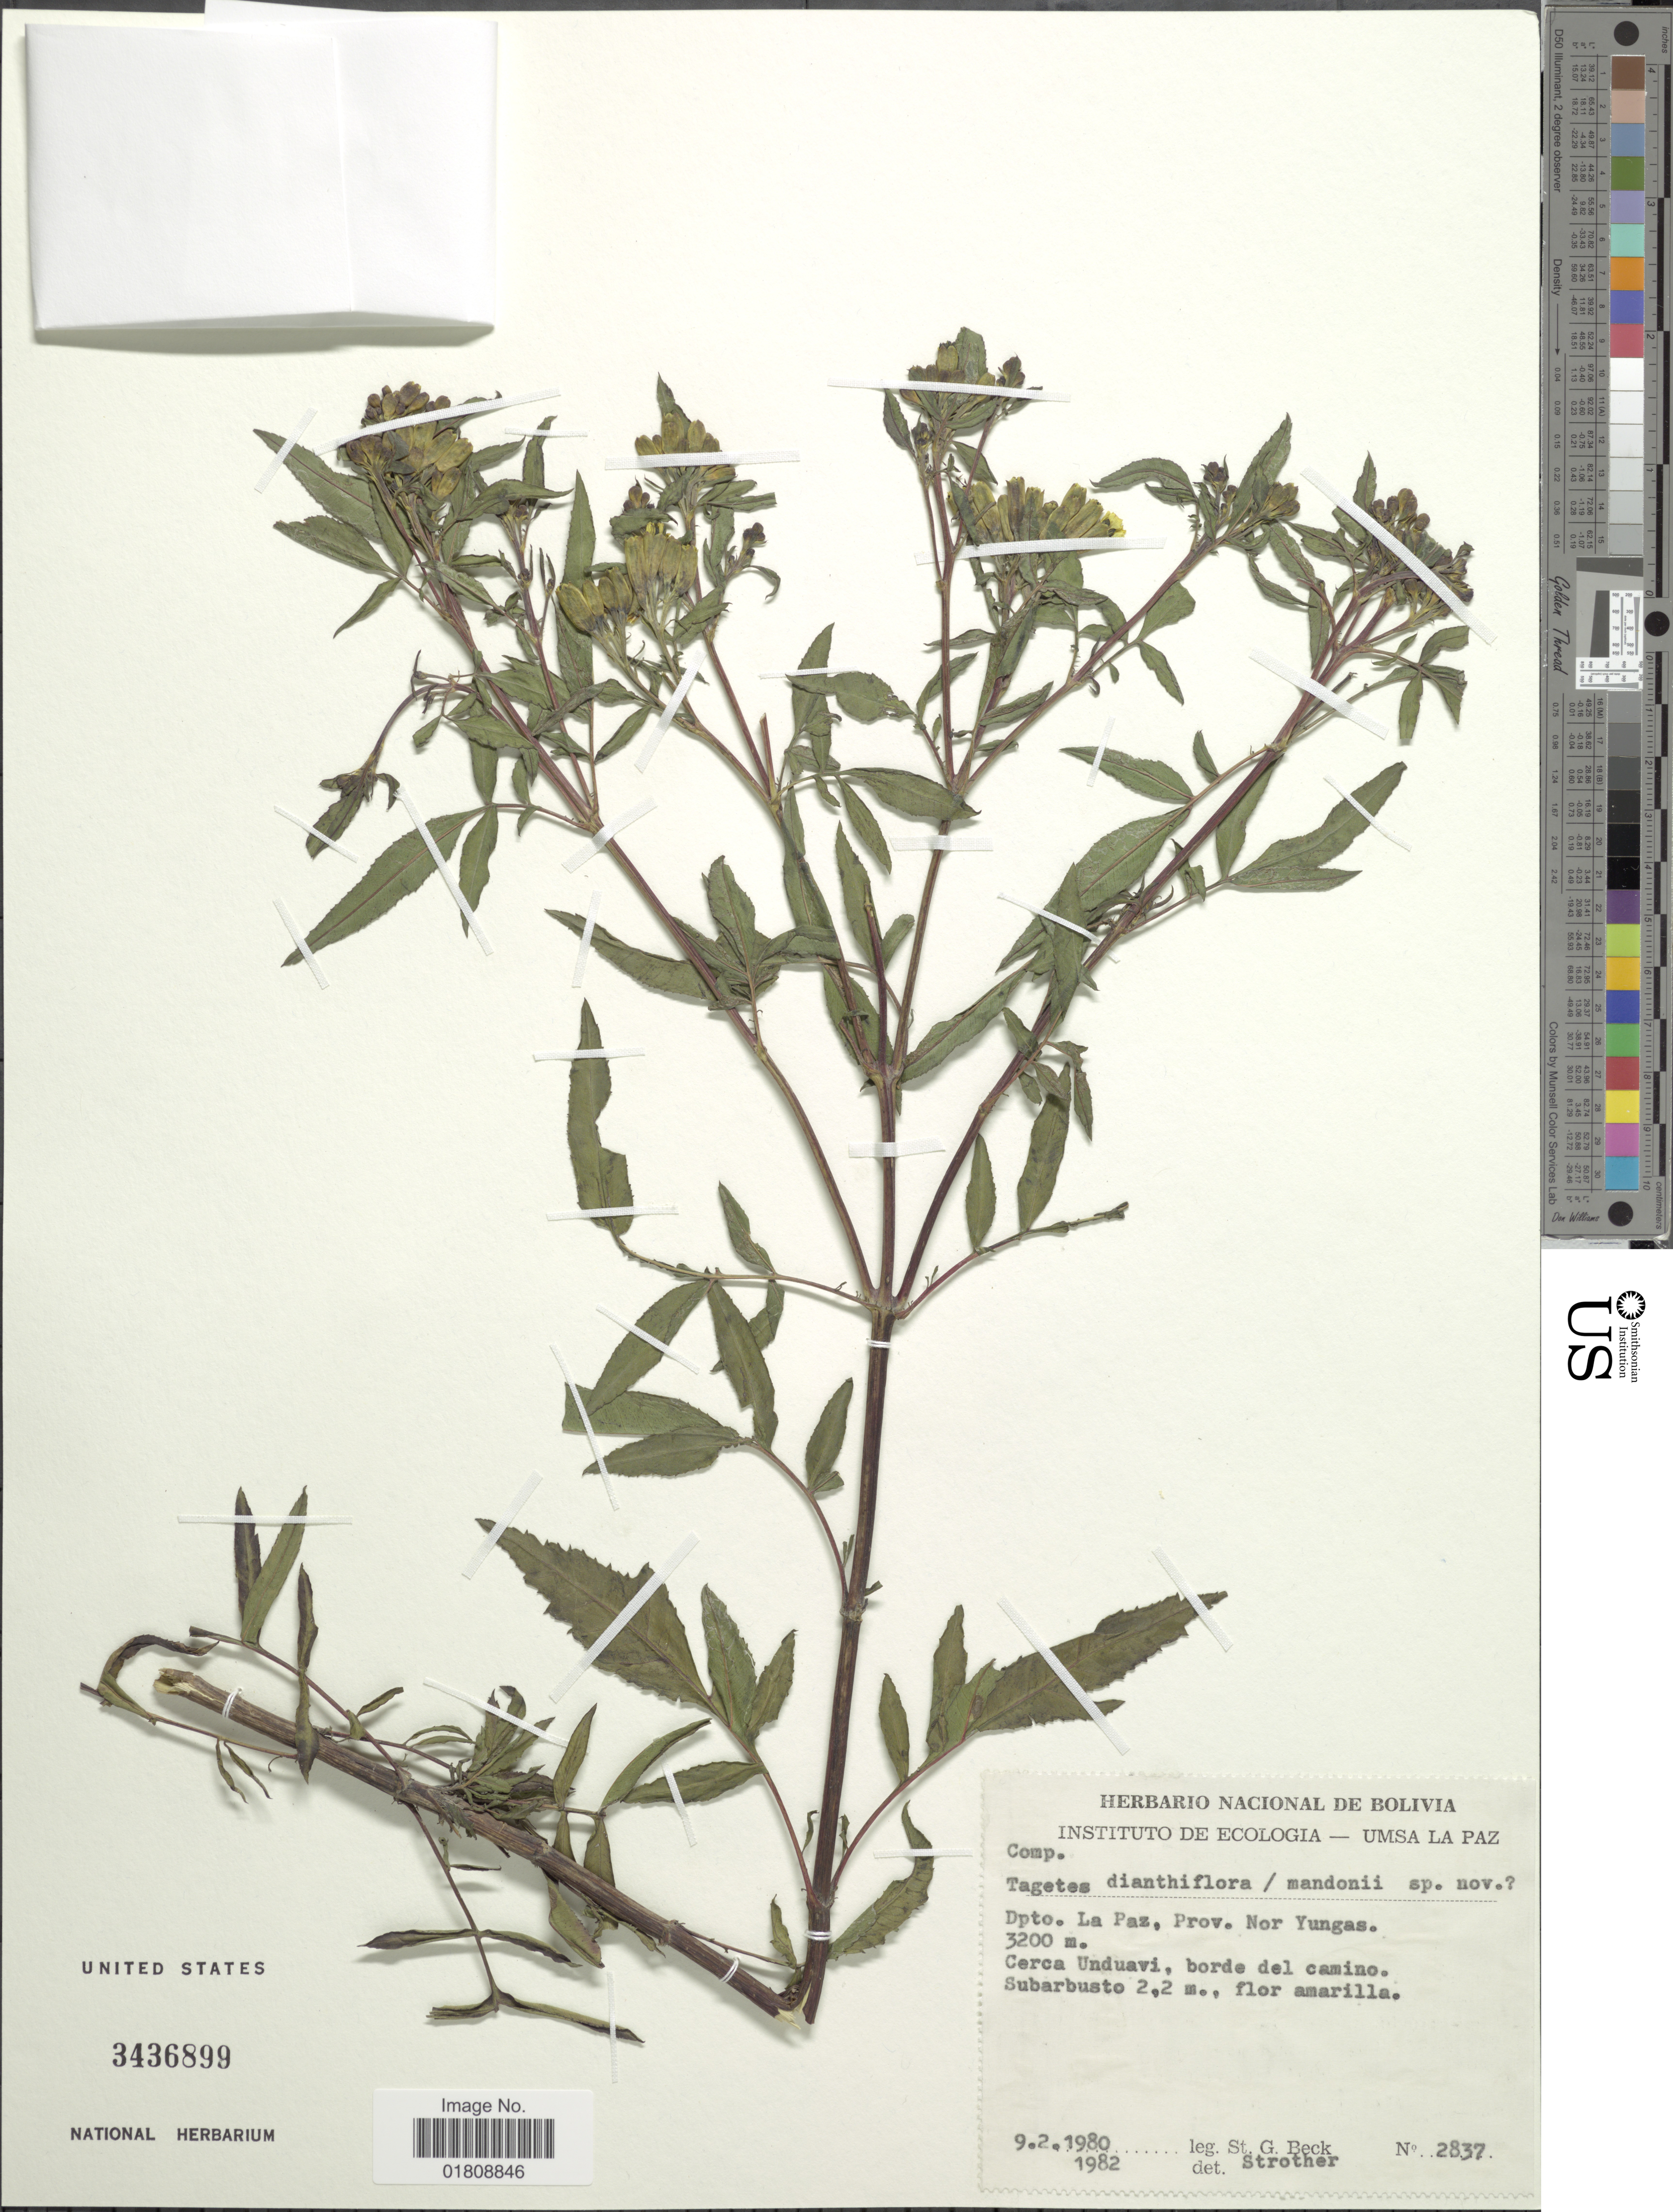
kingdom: Plantae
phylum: Tracheophyta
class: Magnoliopsida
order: Asterales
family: Asteraceae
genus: Tagetes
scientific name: Tagetes mandonii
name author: Sch. Bip. ex Klatt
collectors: S. G. Beck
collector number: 2837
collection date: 1980-02-09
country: Bolivia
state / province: La Paz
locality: Prov. Nor Yungas, Cerca Unduavi, borde del camino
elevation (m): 3200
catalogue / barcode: US 3436899